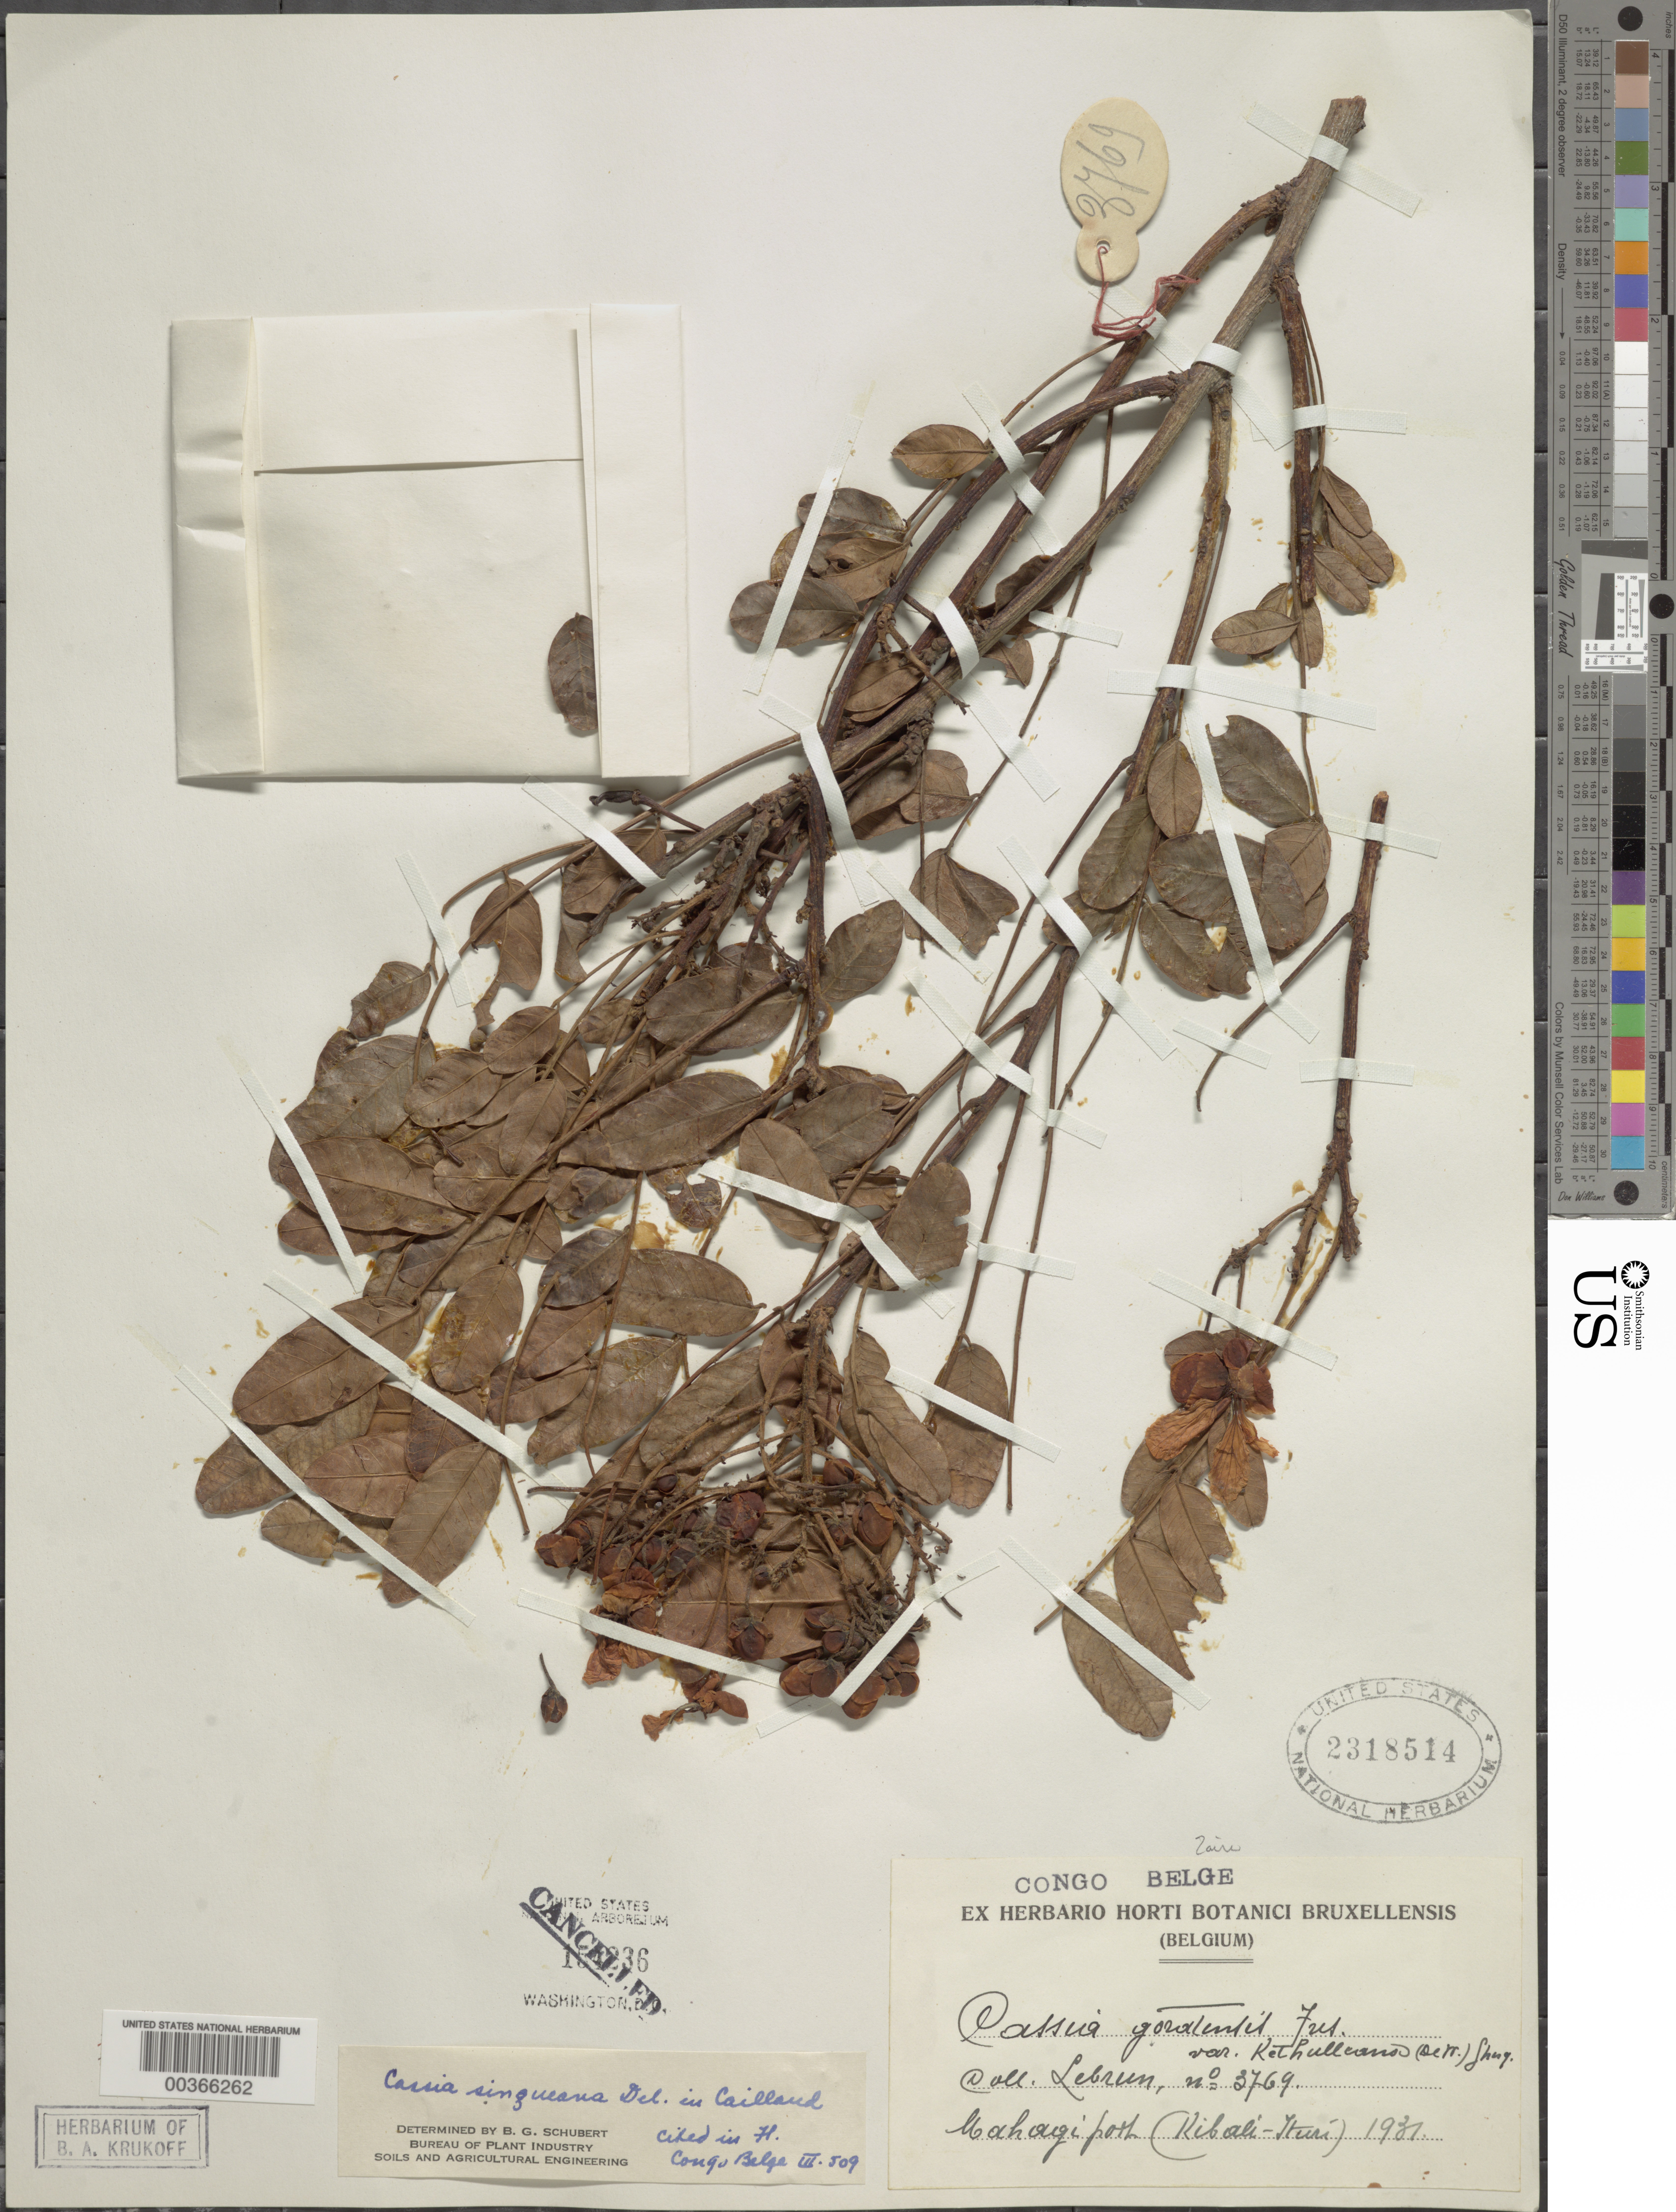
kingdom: Plantae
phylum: Tracheophyta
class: Magnoliopsida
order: Fabales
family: Fabaceae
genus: Senna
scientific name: Senna singueana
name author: (Delile) Lock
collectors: J.A. Lebrun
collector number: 3769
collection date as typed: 1931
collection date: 1931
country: Congo, Democratic Republic of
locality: Mahougipoth (kibali-sturi)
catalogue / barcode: US 2318514